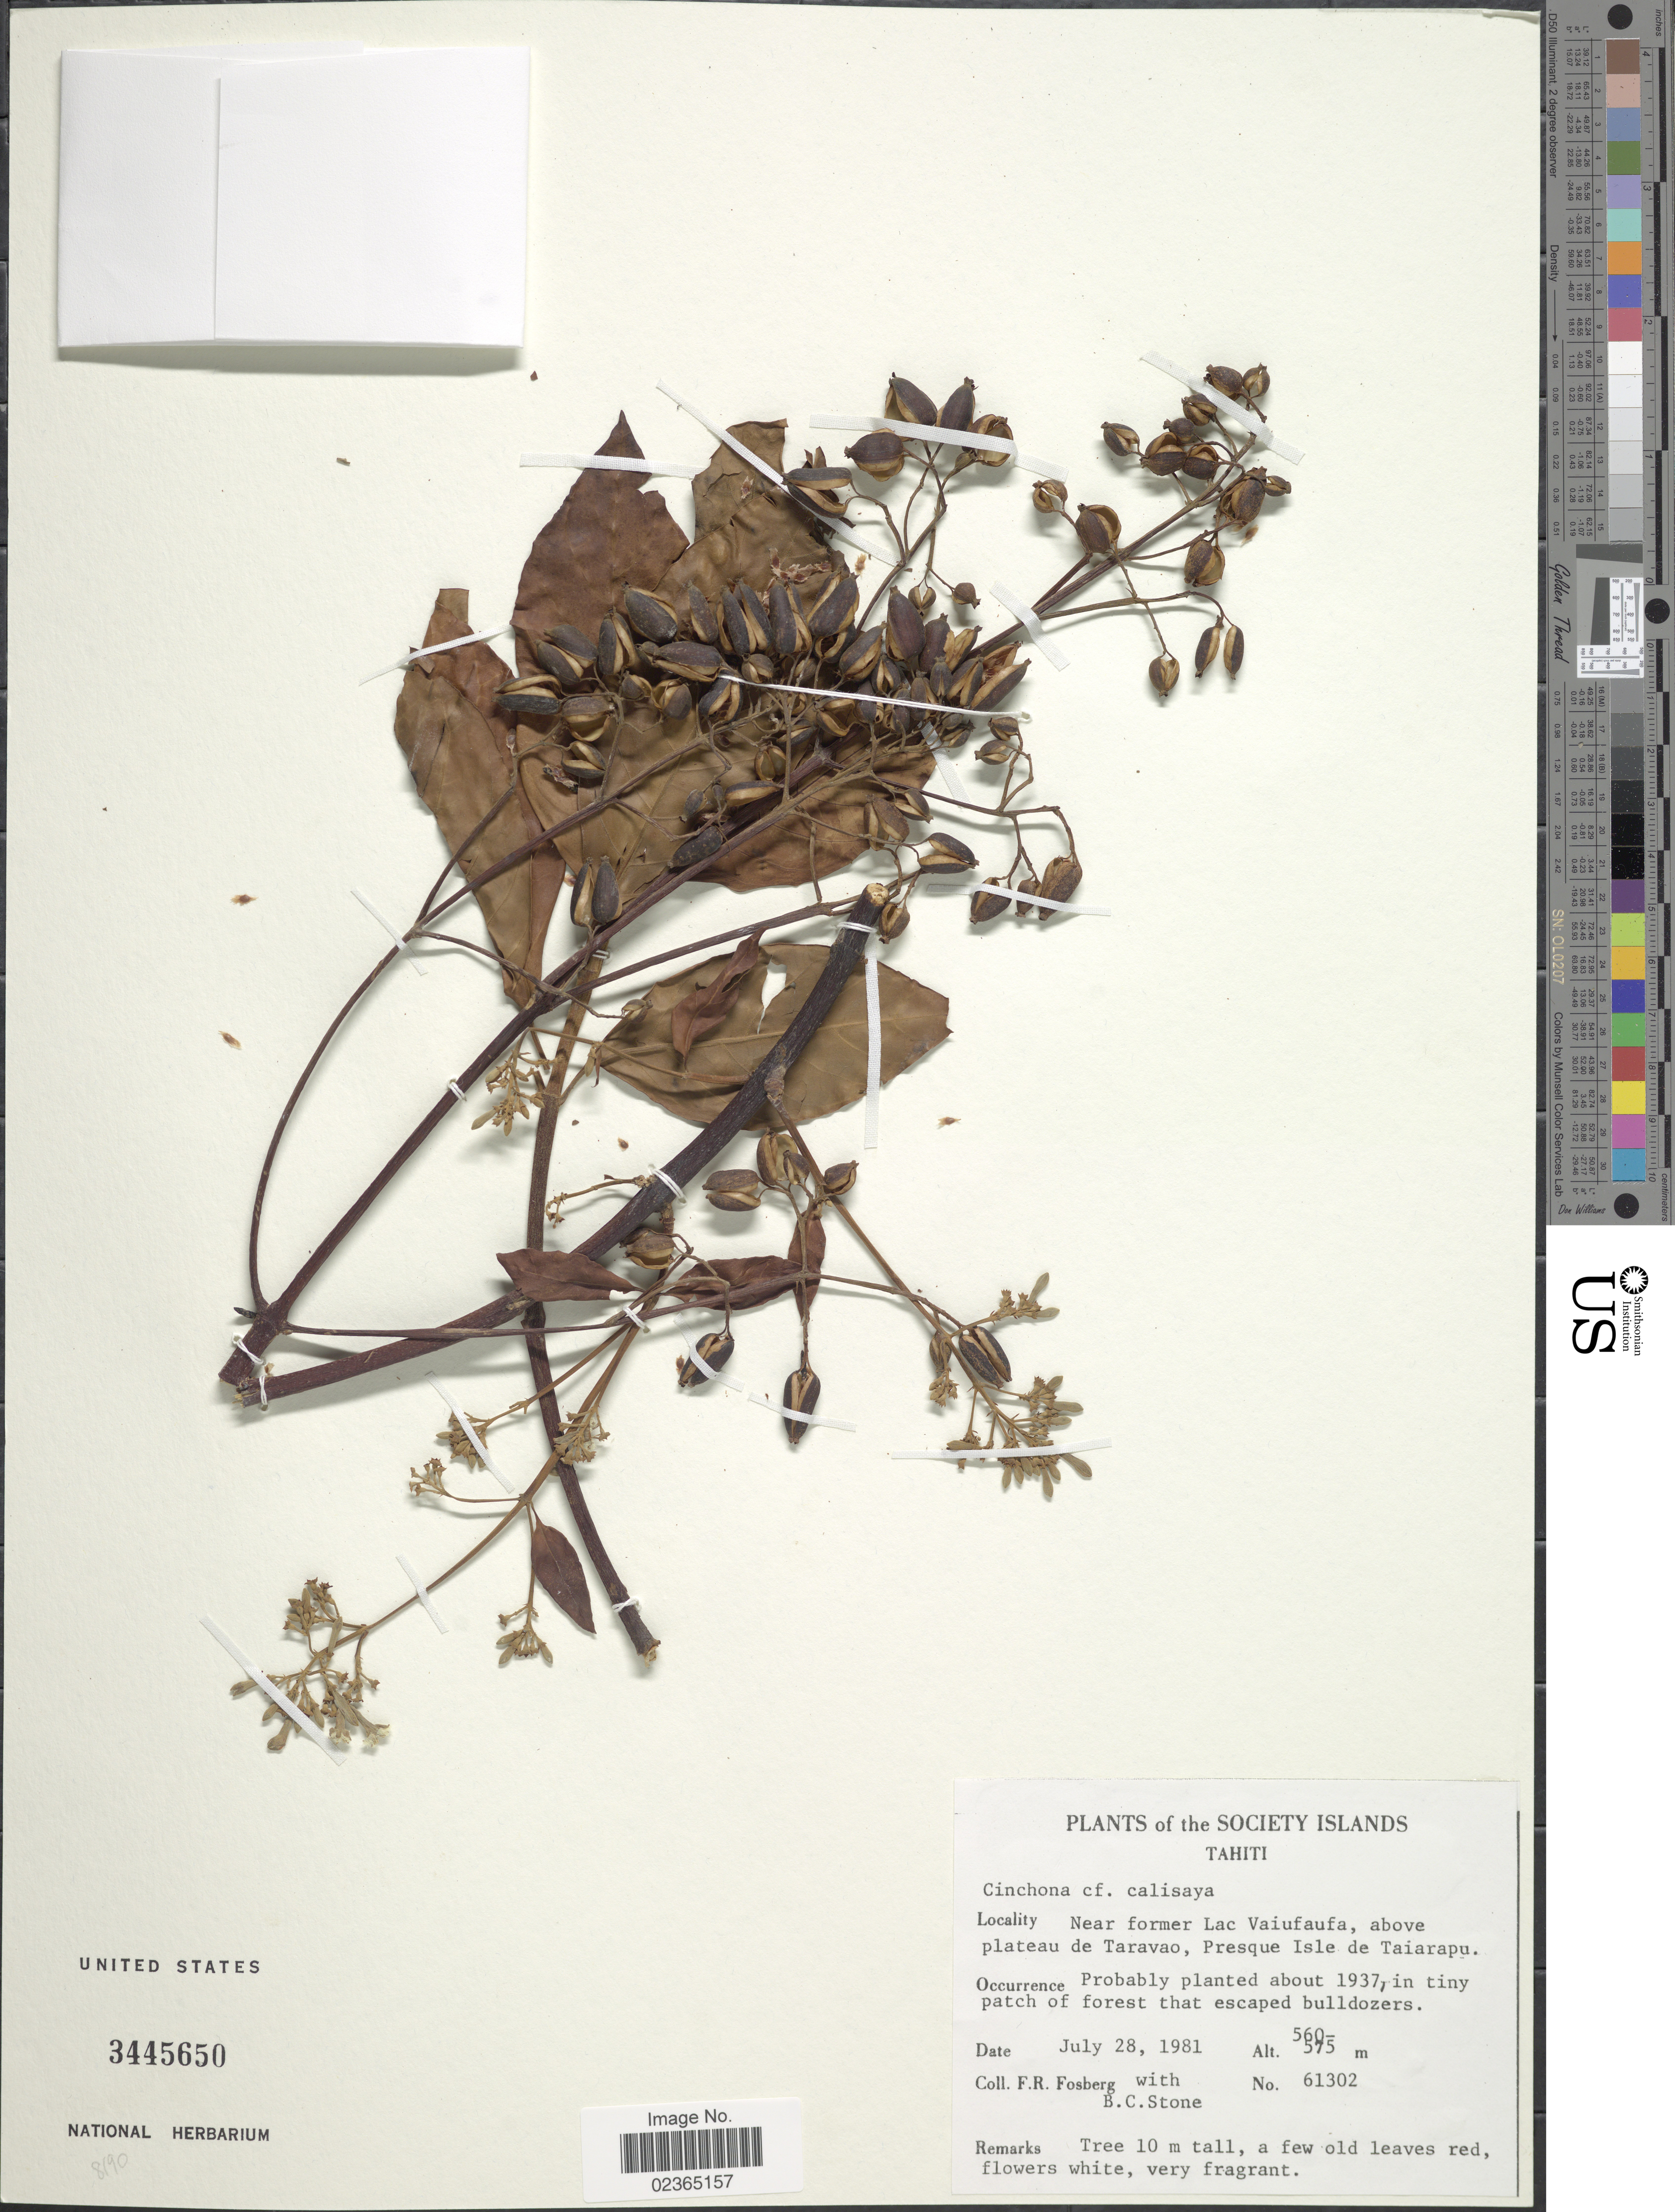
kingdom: Plantae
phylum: Tracheophyta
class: Magnoliopsida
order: Gentianales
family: Rubiaceae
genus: Cinchona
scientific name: Cinchona calisaya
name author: Wedd.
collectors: F. R. Fosberg & B. C. Stone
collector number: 61302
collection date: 1981-07-28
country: French Polynesia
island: Tahiti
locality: Society Islands, Tahiti, Near former Lac Vaiufaufa, above plateau de Taravao, Presque Isle de Taiarapu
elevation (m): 560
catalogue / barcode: US 3445650